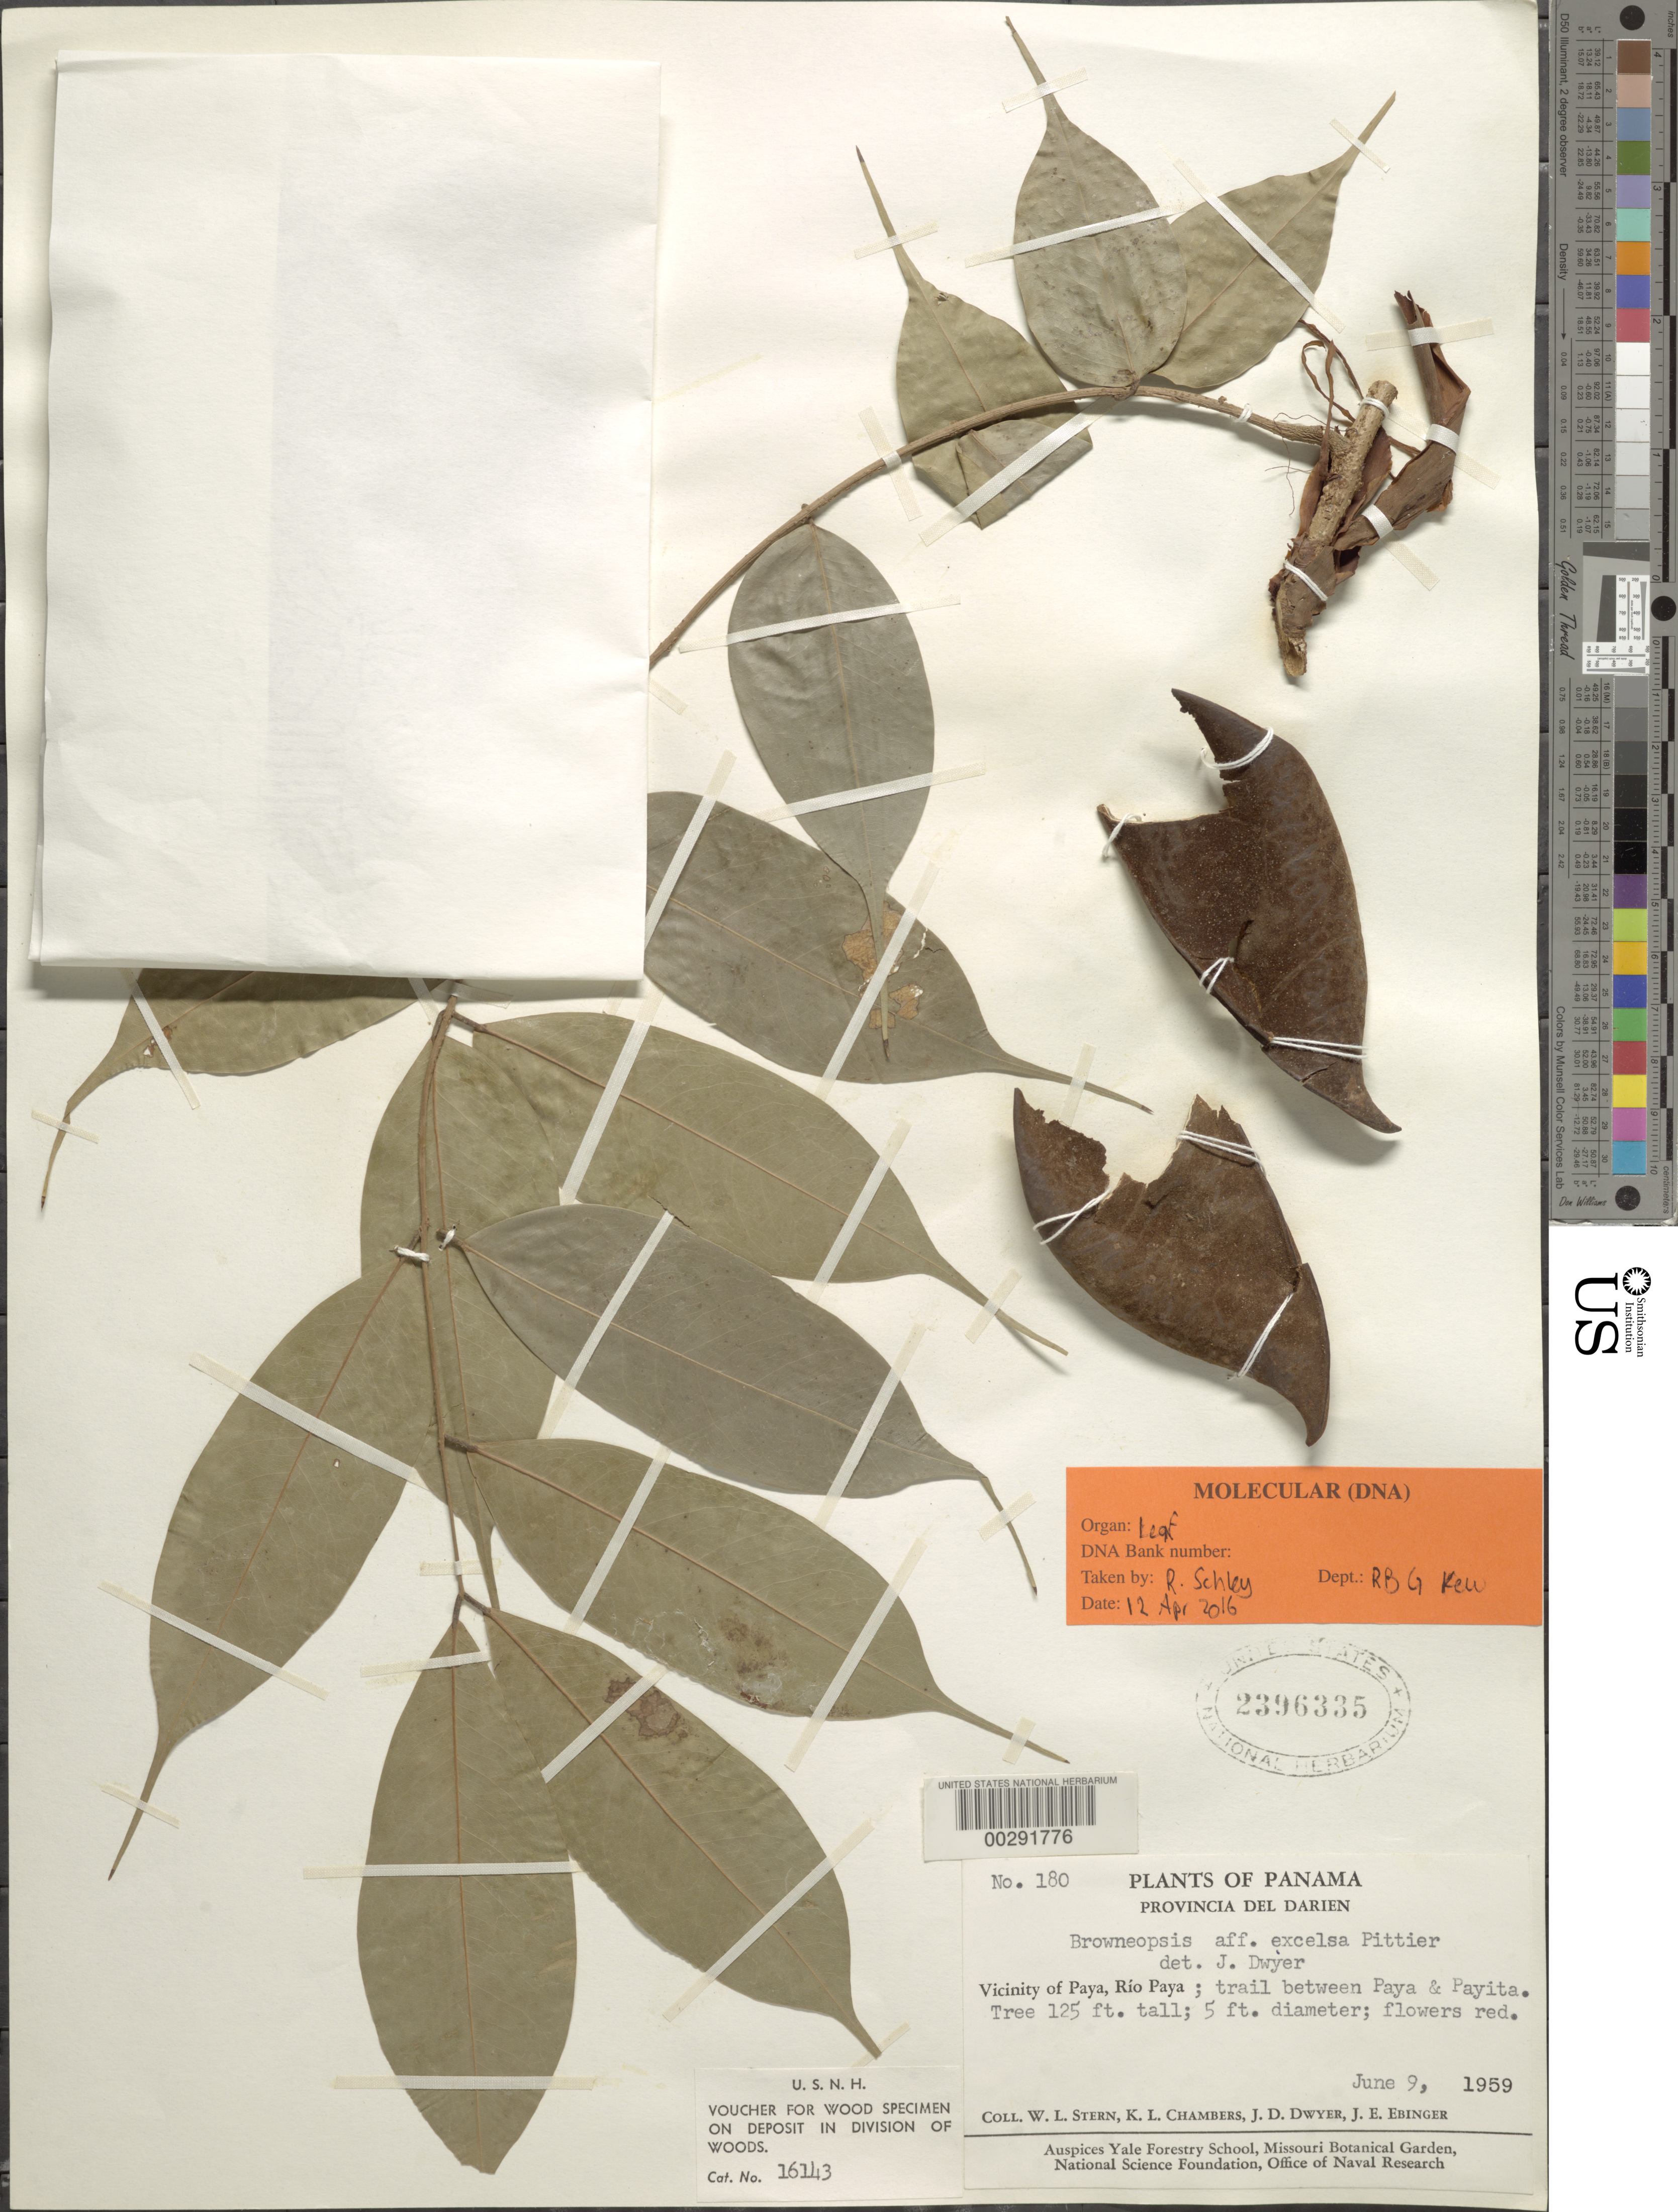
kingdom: Plantae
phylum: Tracheophyta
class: Magnoliopsida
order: Fabales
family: Fabaceae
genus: Browneopsis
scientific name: Browneopsis excelsa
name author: Pittier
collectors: W. L. Stern, K. L. Chambers, J. D. Dwyer & J. Ebinger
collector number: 180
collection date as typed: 09 Jun 1959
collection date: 1959-06-09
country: Panama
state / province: Darién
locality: Vicinity of Paya, Rio Paya, trail between Paya and Payita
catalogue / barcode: US 2396335